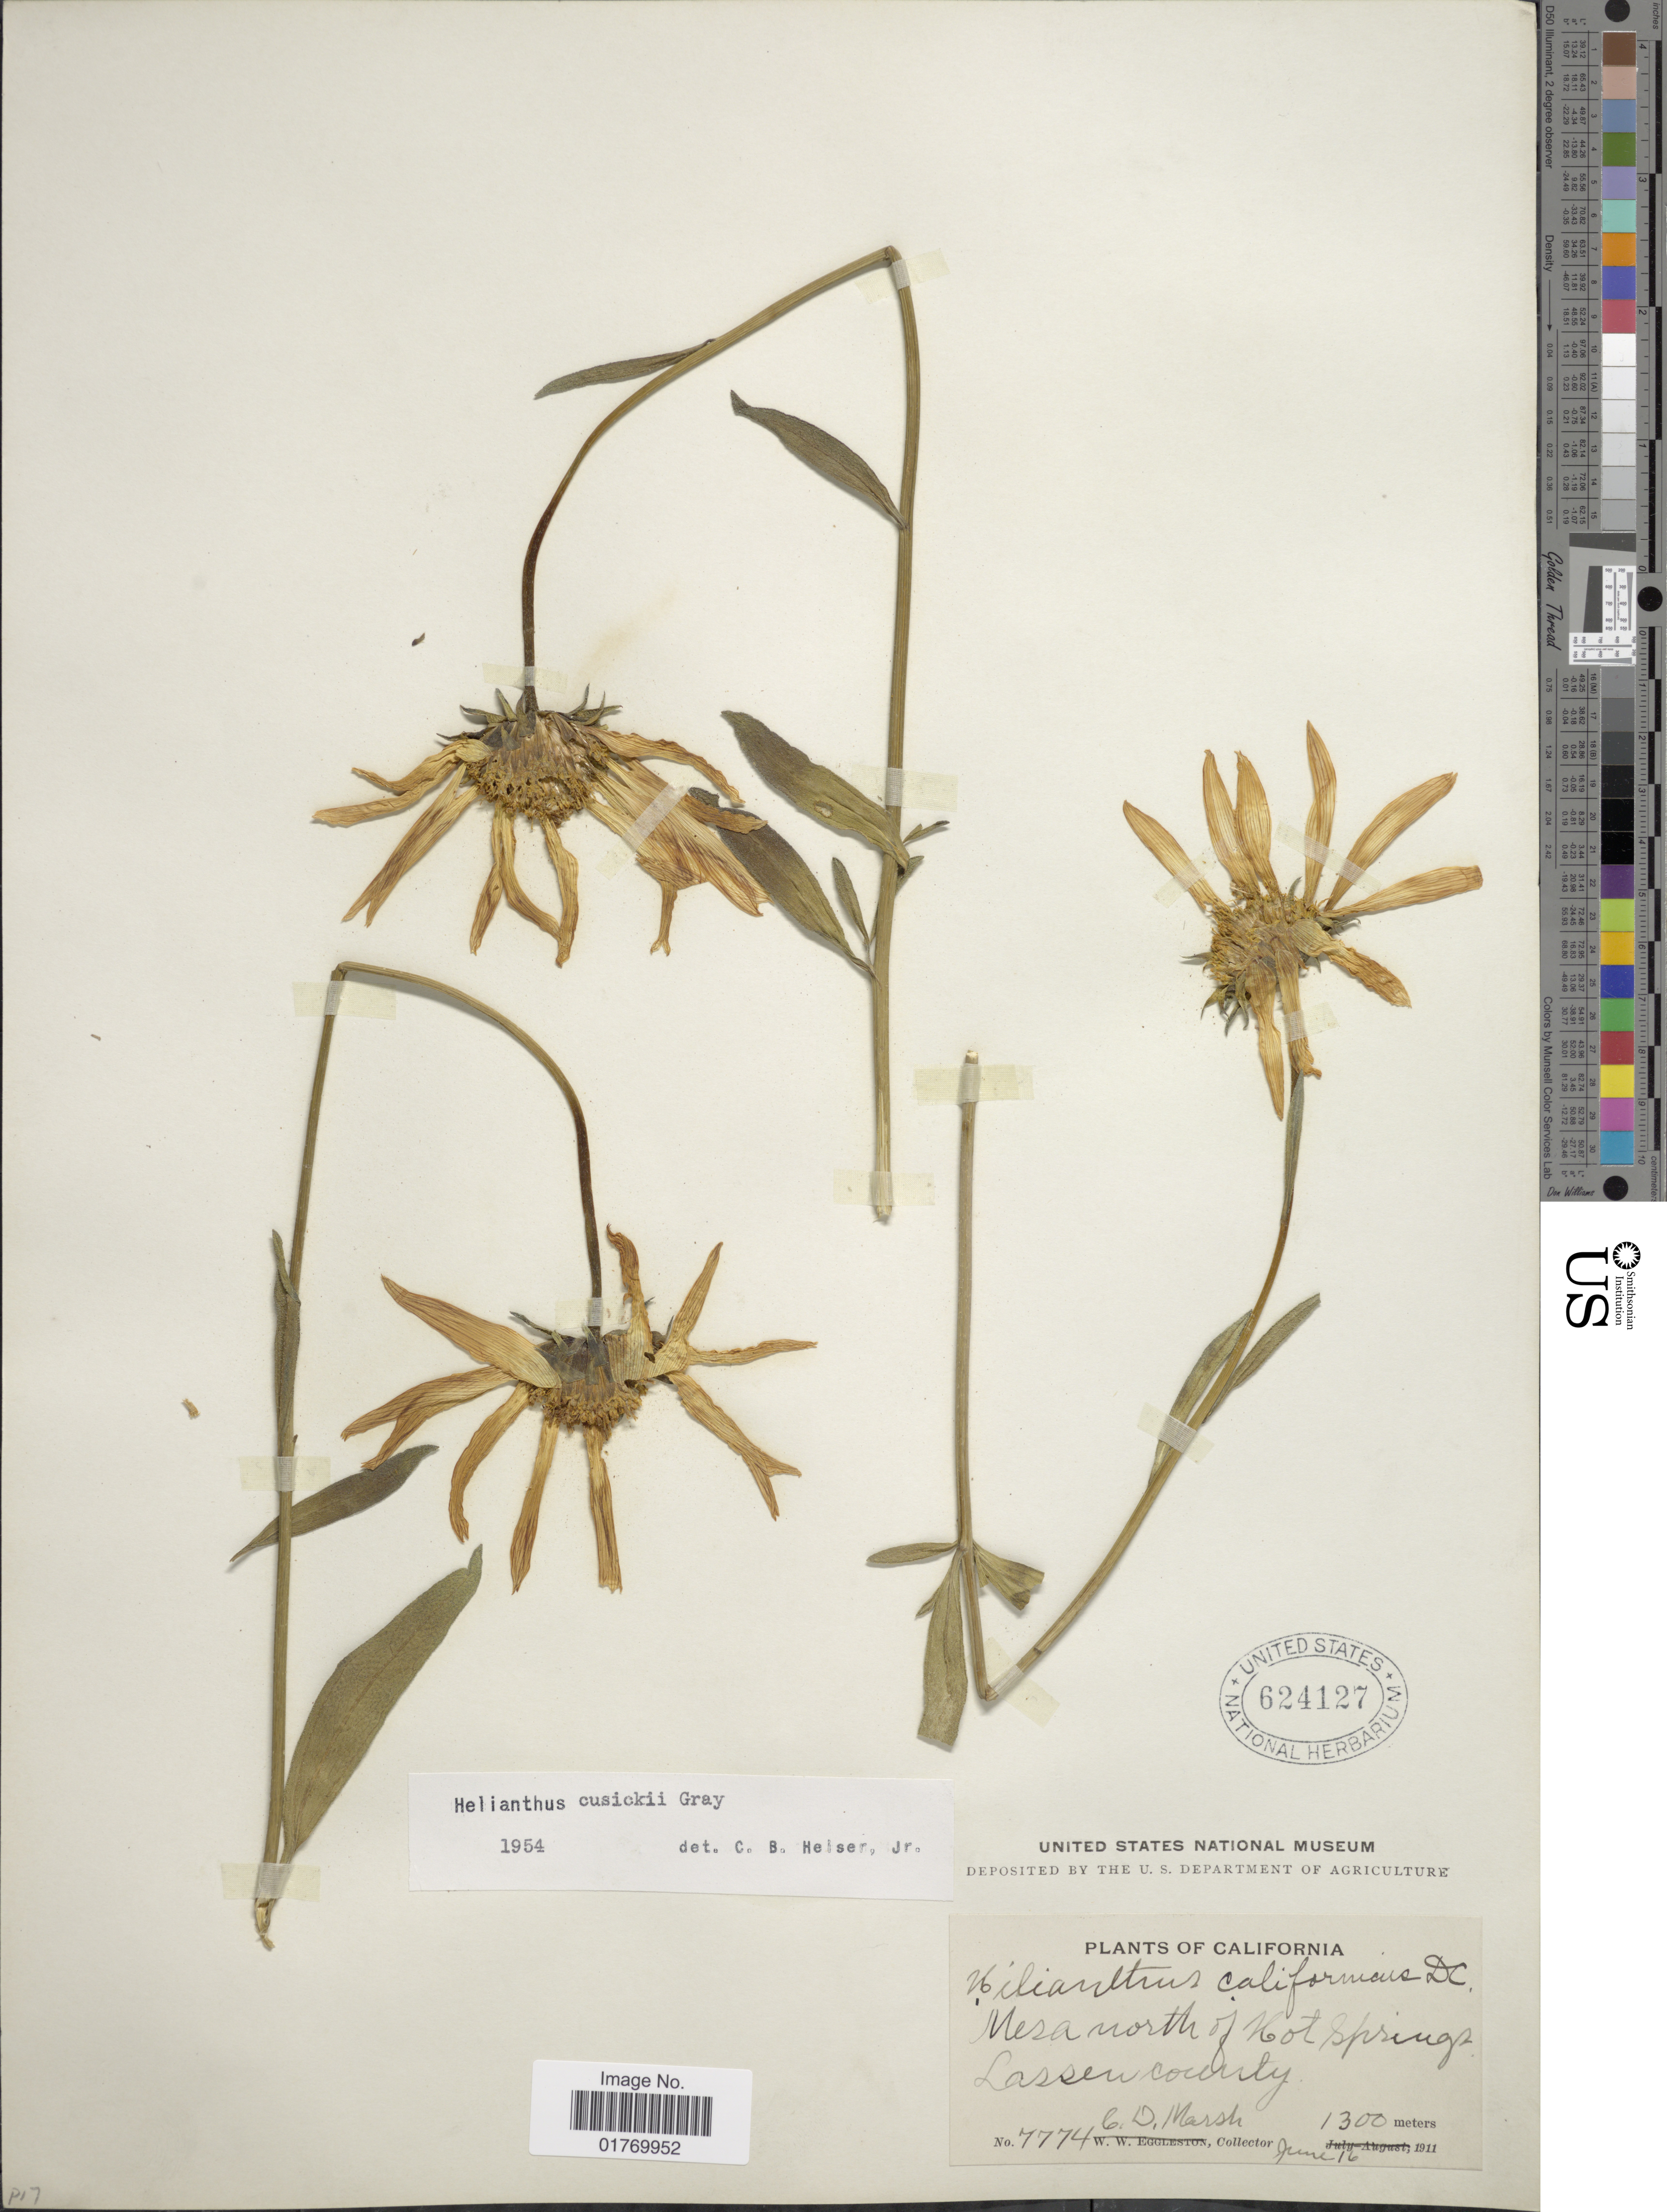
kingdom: Plantae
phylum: Tracheophyta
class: Magnoliopsida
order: Asterales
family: Asteraceae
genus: Helianthus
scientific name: Helianthus cusickii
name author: A. Gray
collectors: C. D. Marsh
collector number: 7774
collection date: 1911-06-16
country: United States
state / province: California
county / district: Lassen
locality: Mesa north of Hot Springs, Lassen County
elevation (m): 1300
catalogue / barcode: US 624127